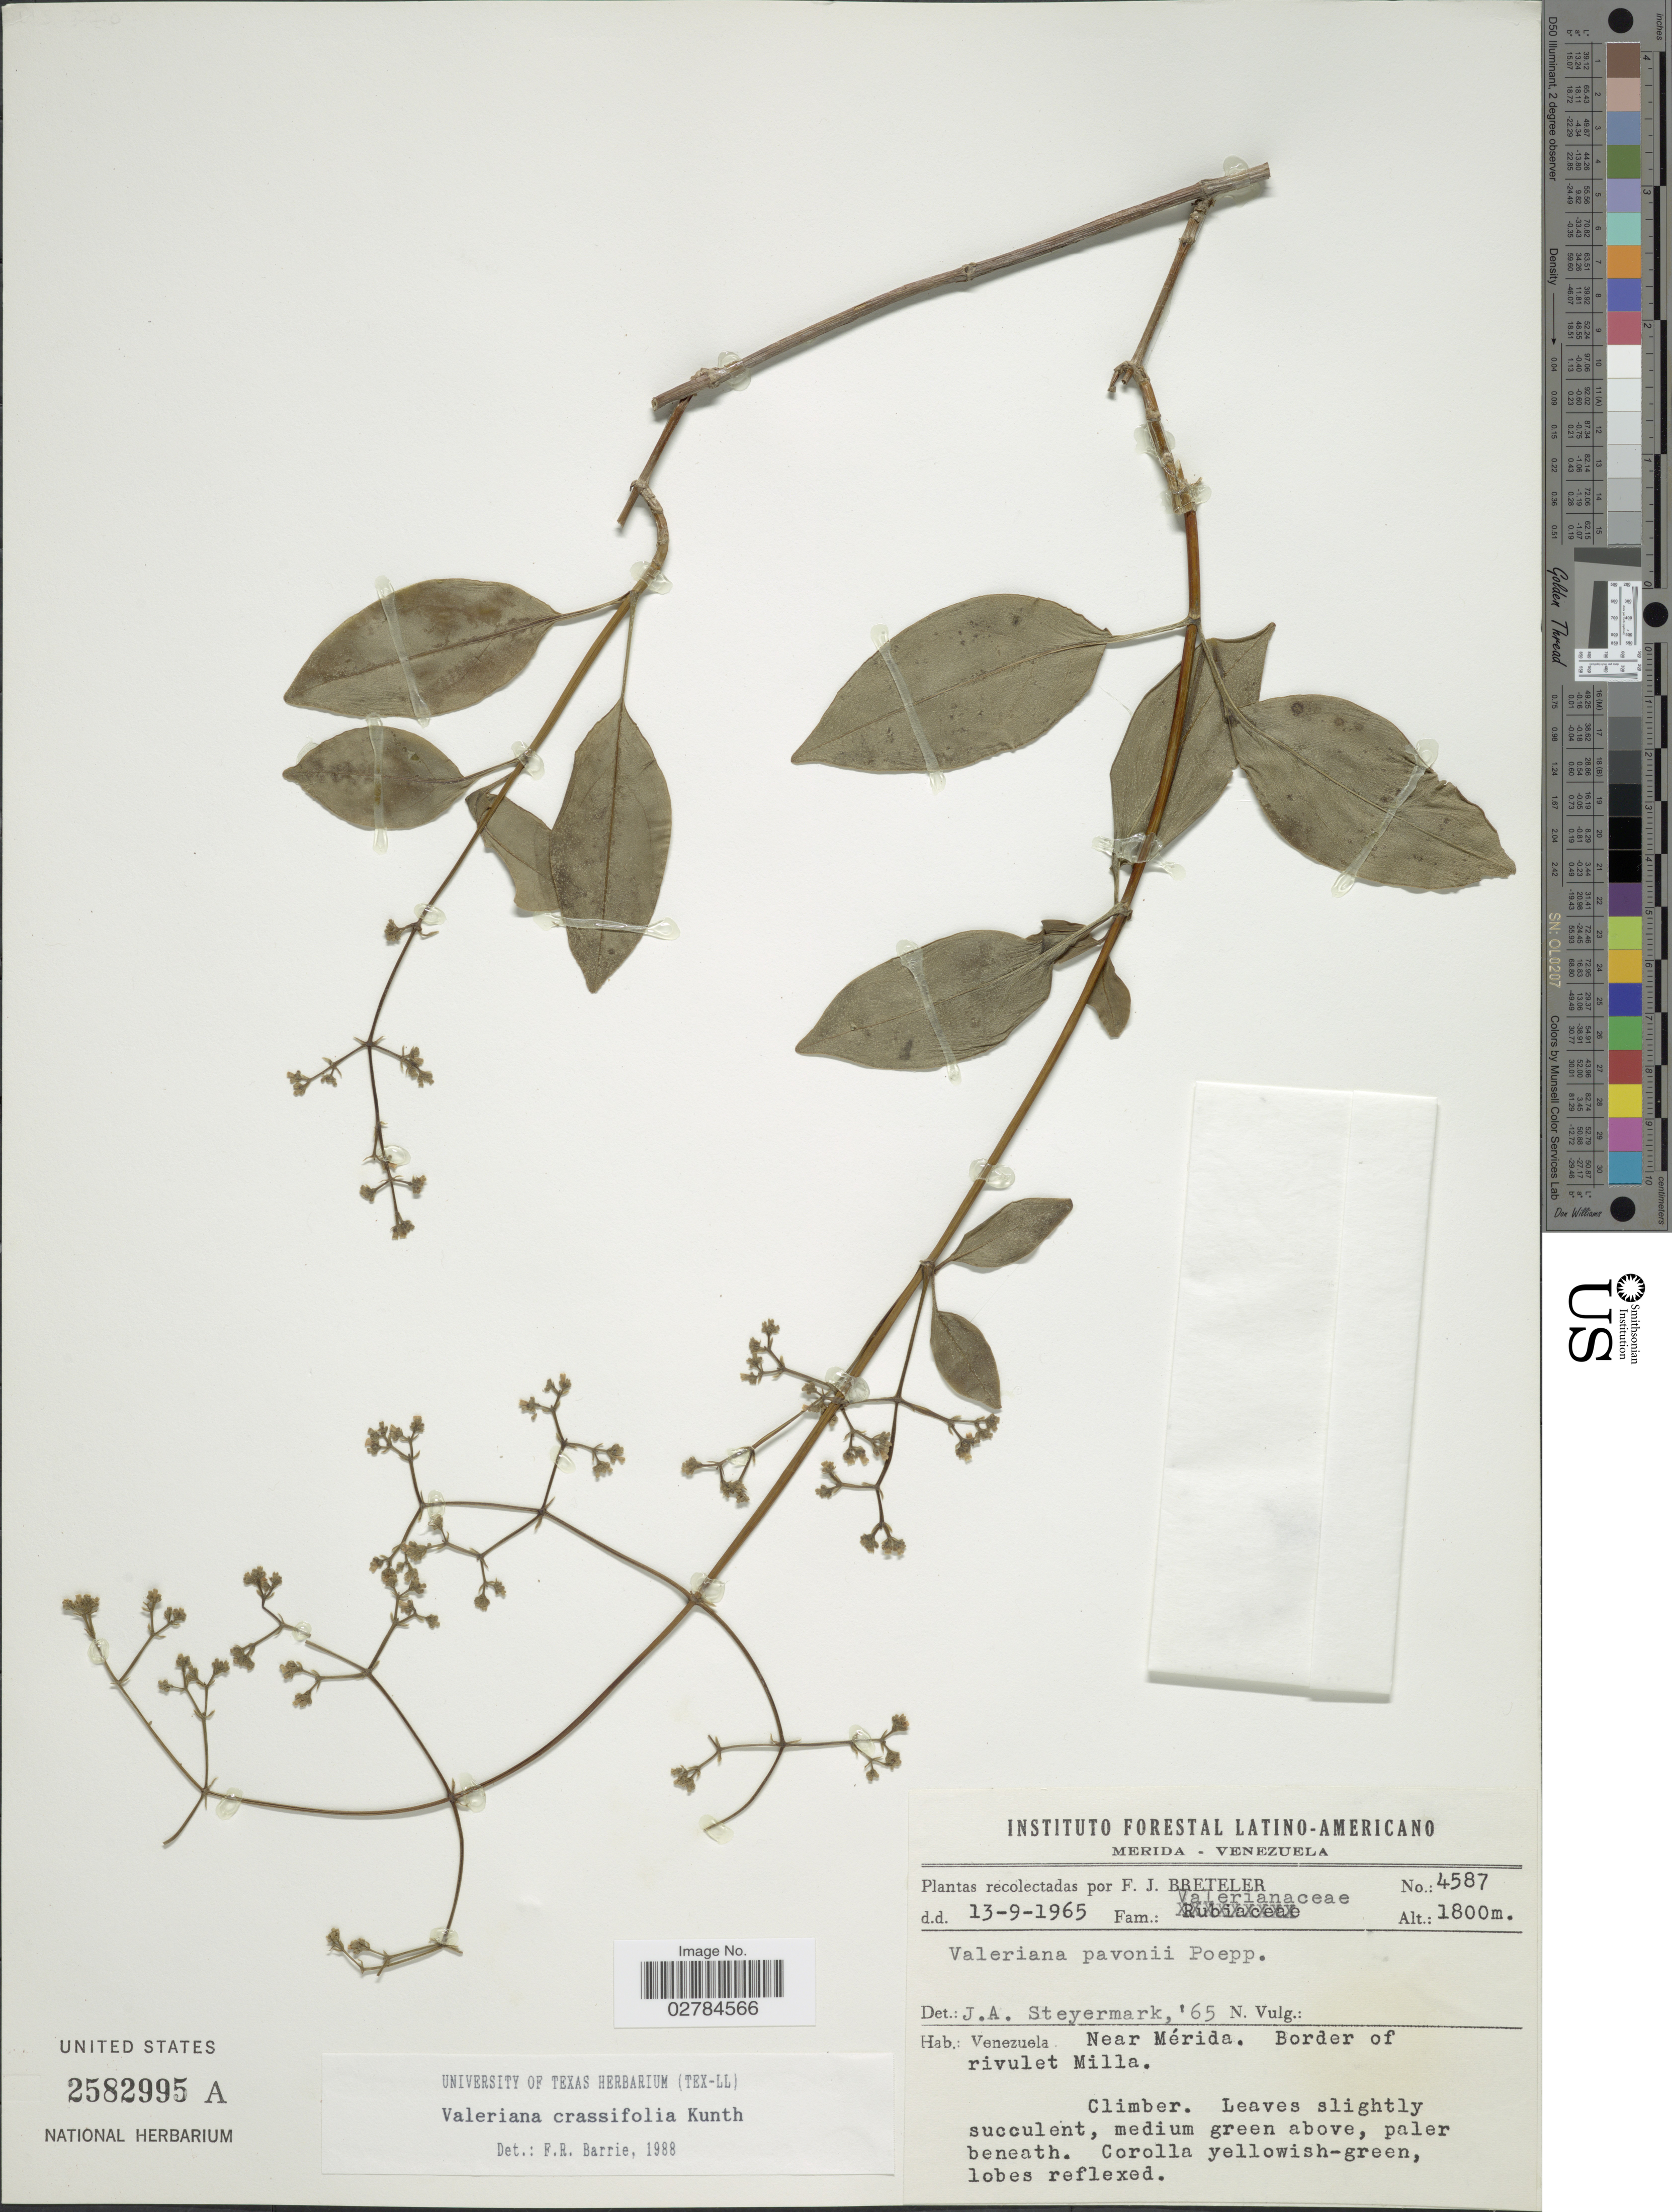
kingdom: Plantae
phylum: Tracheophyta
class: Magnoliopsida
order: Dipsacales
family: Caprifoliaceae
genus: Valeriana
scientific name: Valeriana crassifolia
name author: Kunth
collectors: F. J. Breteler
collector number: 4587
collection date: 1965-09-13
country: Venezuela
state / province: Mérida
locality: Near Mérida. Border of rivulet Milla.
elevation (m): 1800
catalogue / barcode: US 2582995A